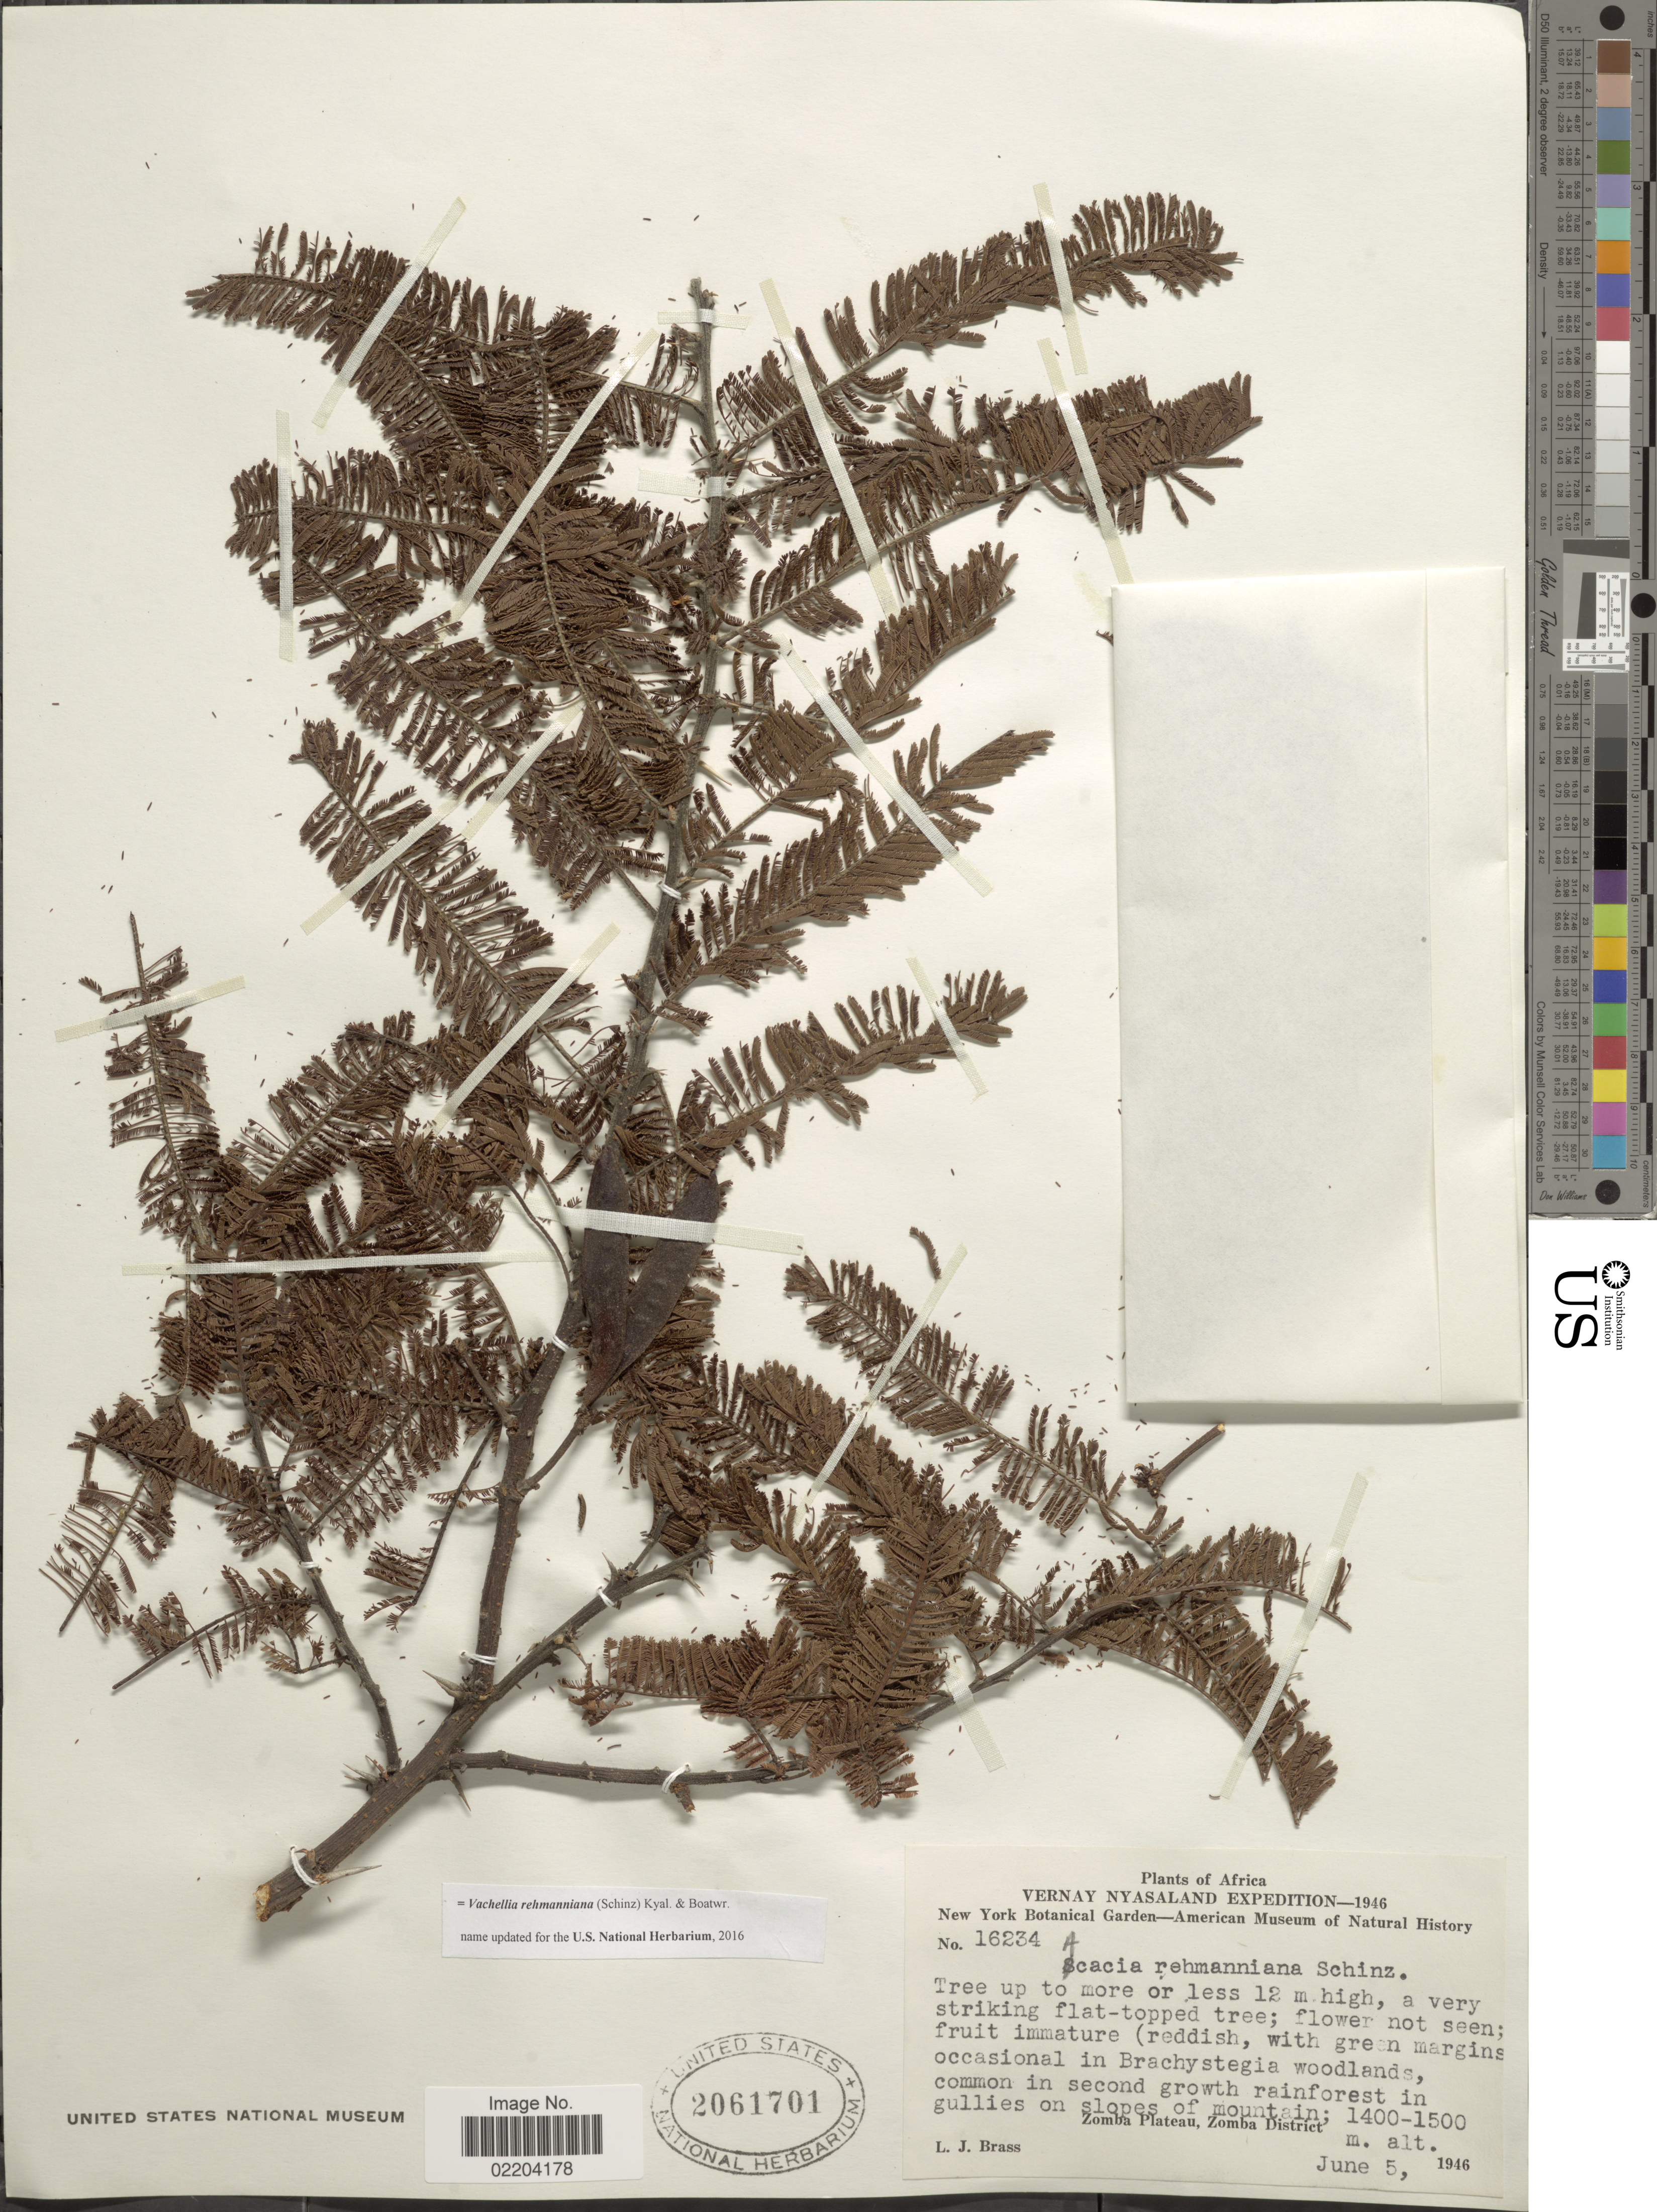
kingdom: Plantae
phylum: Tracheophyta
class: Magnoliopsida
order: Fabales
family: Fabaceae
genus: Vachellia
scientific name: Vachellia rehmanniana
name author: (Schinz) Kyal. & Boatwr.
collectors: L. J. Brass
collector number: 16234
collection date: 1946-06-05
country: Malawi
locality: Nyasaland. in gullies on slopes of mountain. Zomba Plateau. zomba District.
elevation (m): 1400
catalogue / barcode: US 2061701